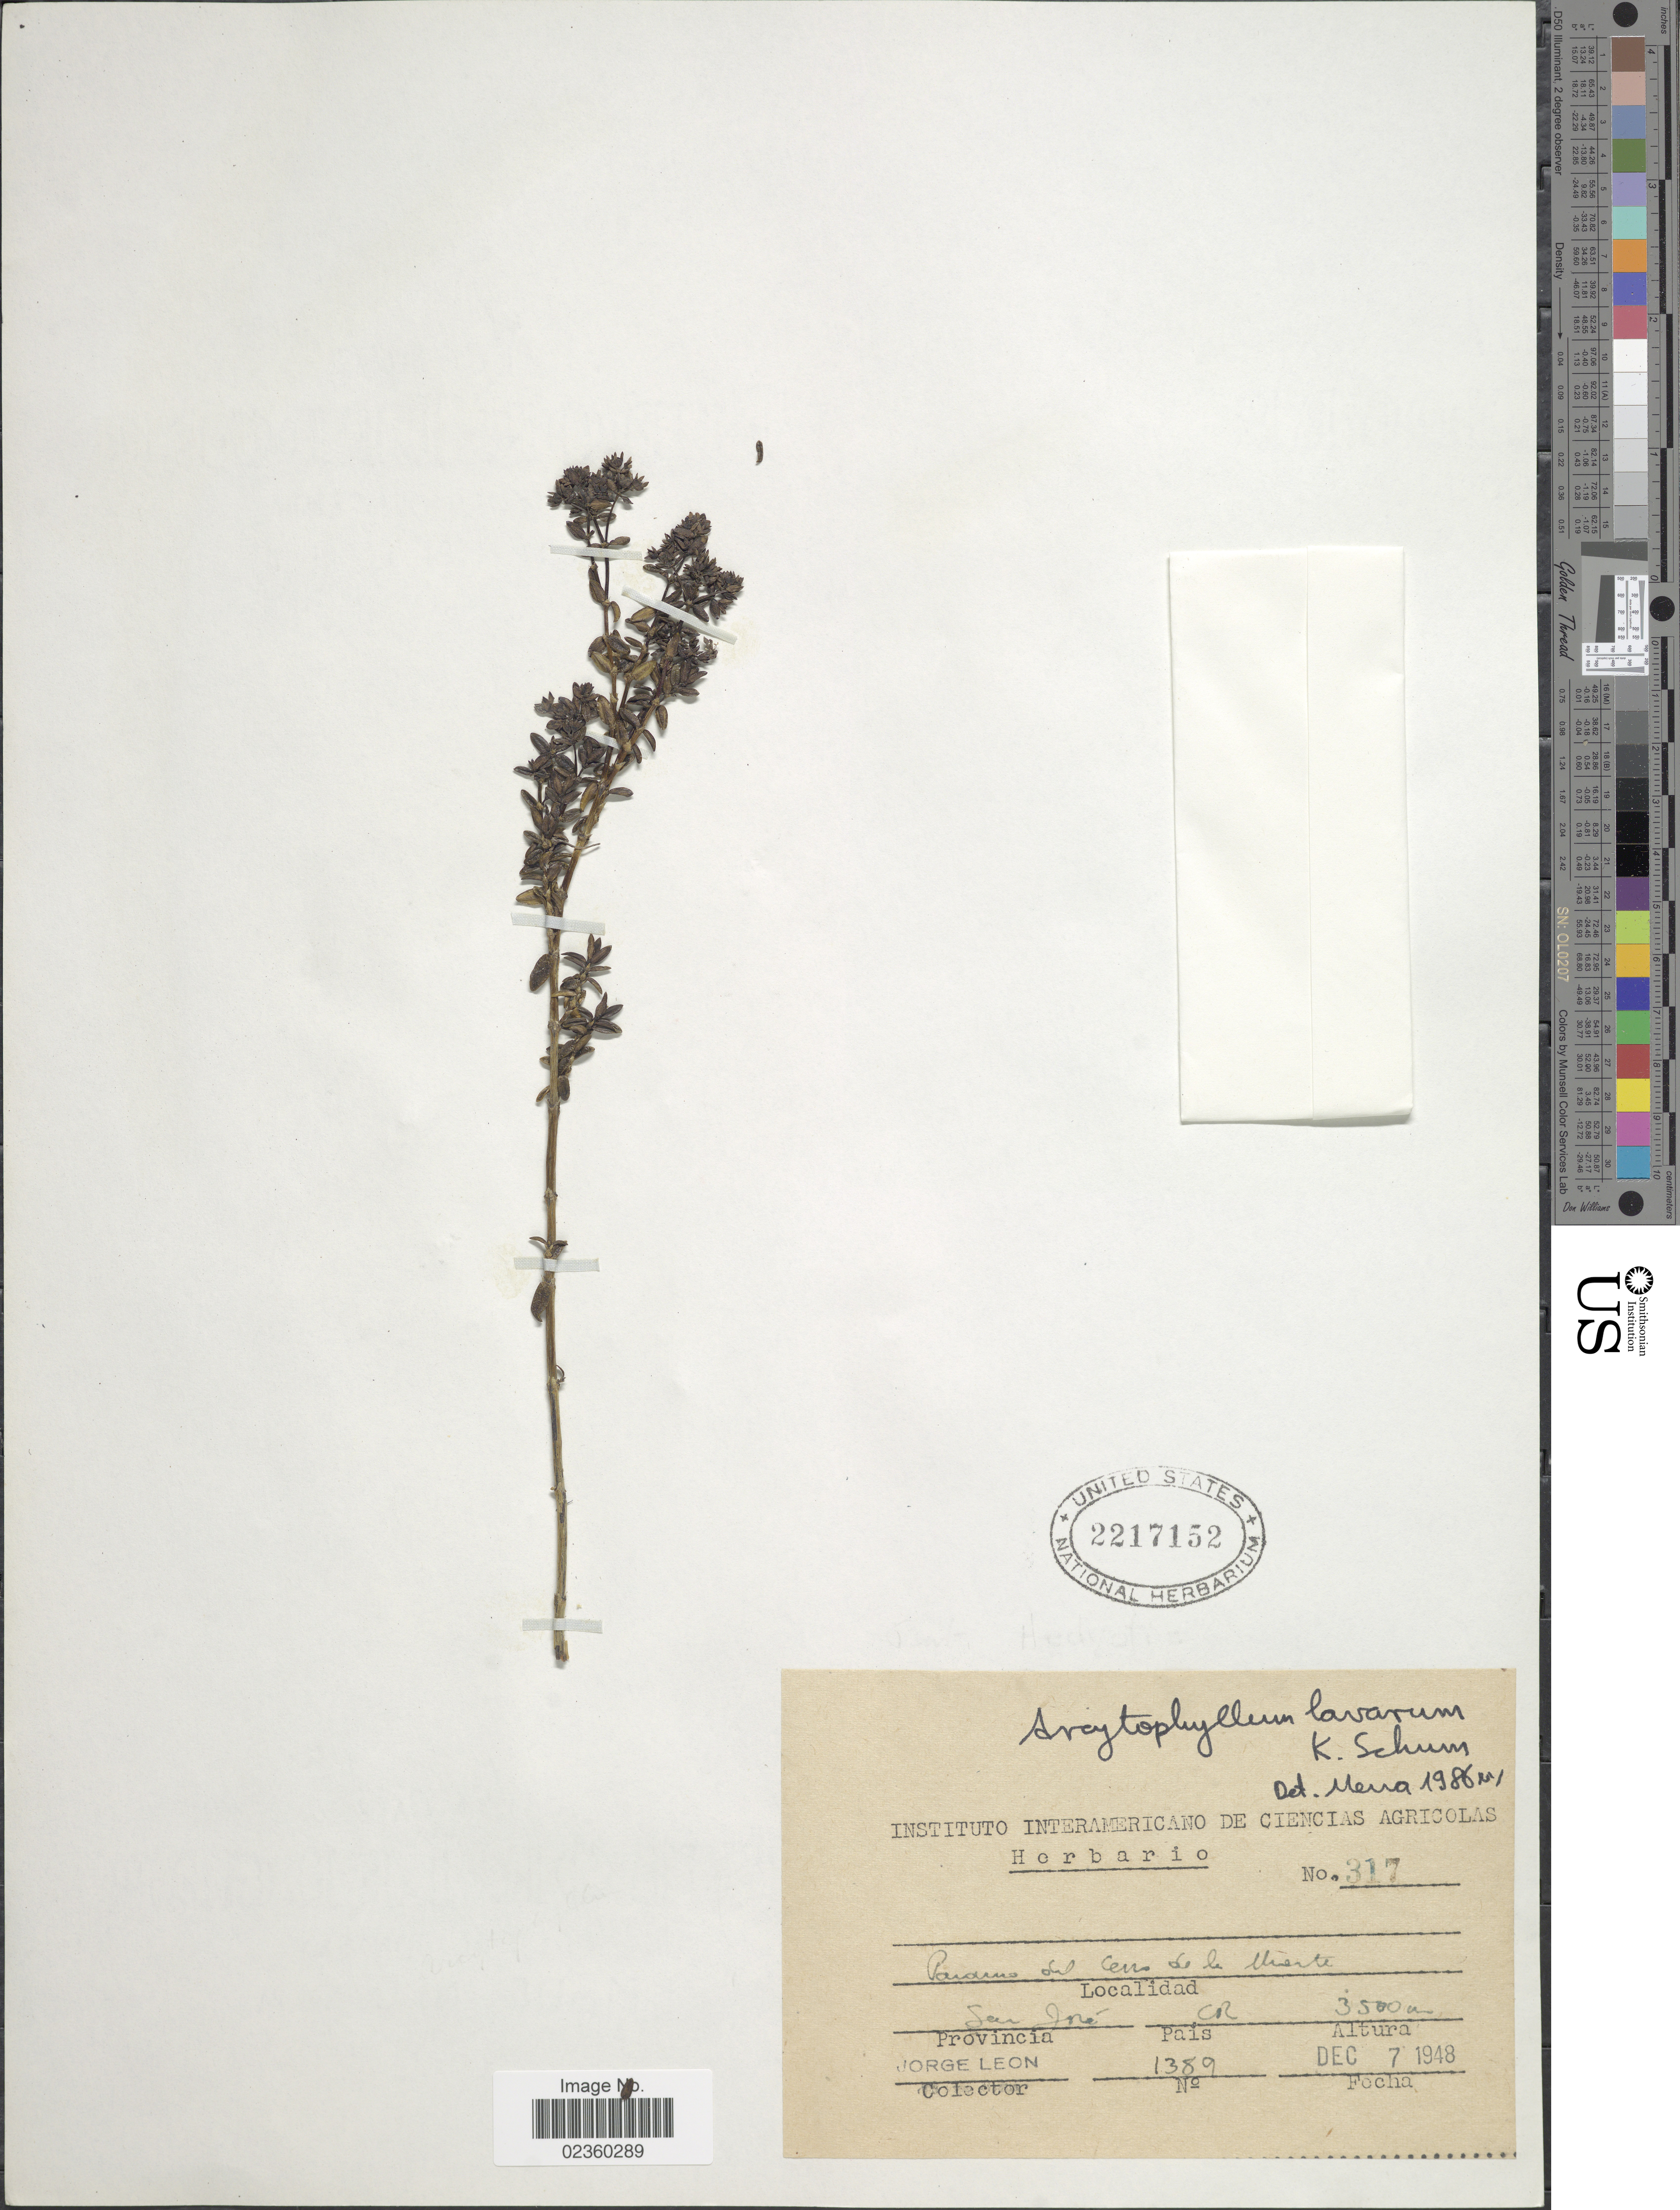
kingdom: Plantae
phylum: Tracheophyta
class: Magnoliopsida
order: Gentianales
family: Rubiaceae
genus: Arcytophyllum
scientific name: Arcytophyllum lavarum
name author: K. Schum. ex Standl.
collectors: J. León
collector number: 1389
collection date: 1948-12-07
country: Costa Rica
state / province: San José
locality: Parano de Cerro de la Mierte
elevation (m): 3500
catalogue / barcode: US 2217152